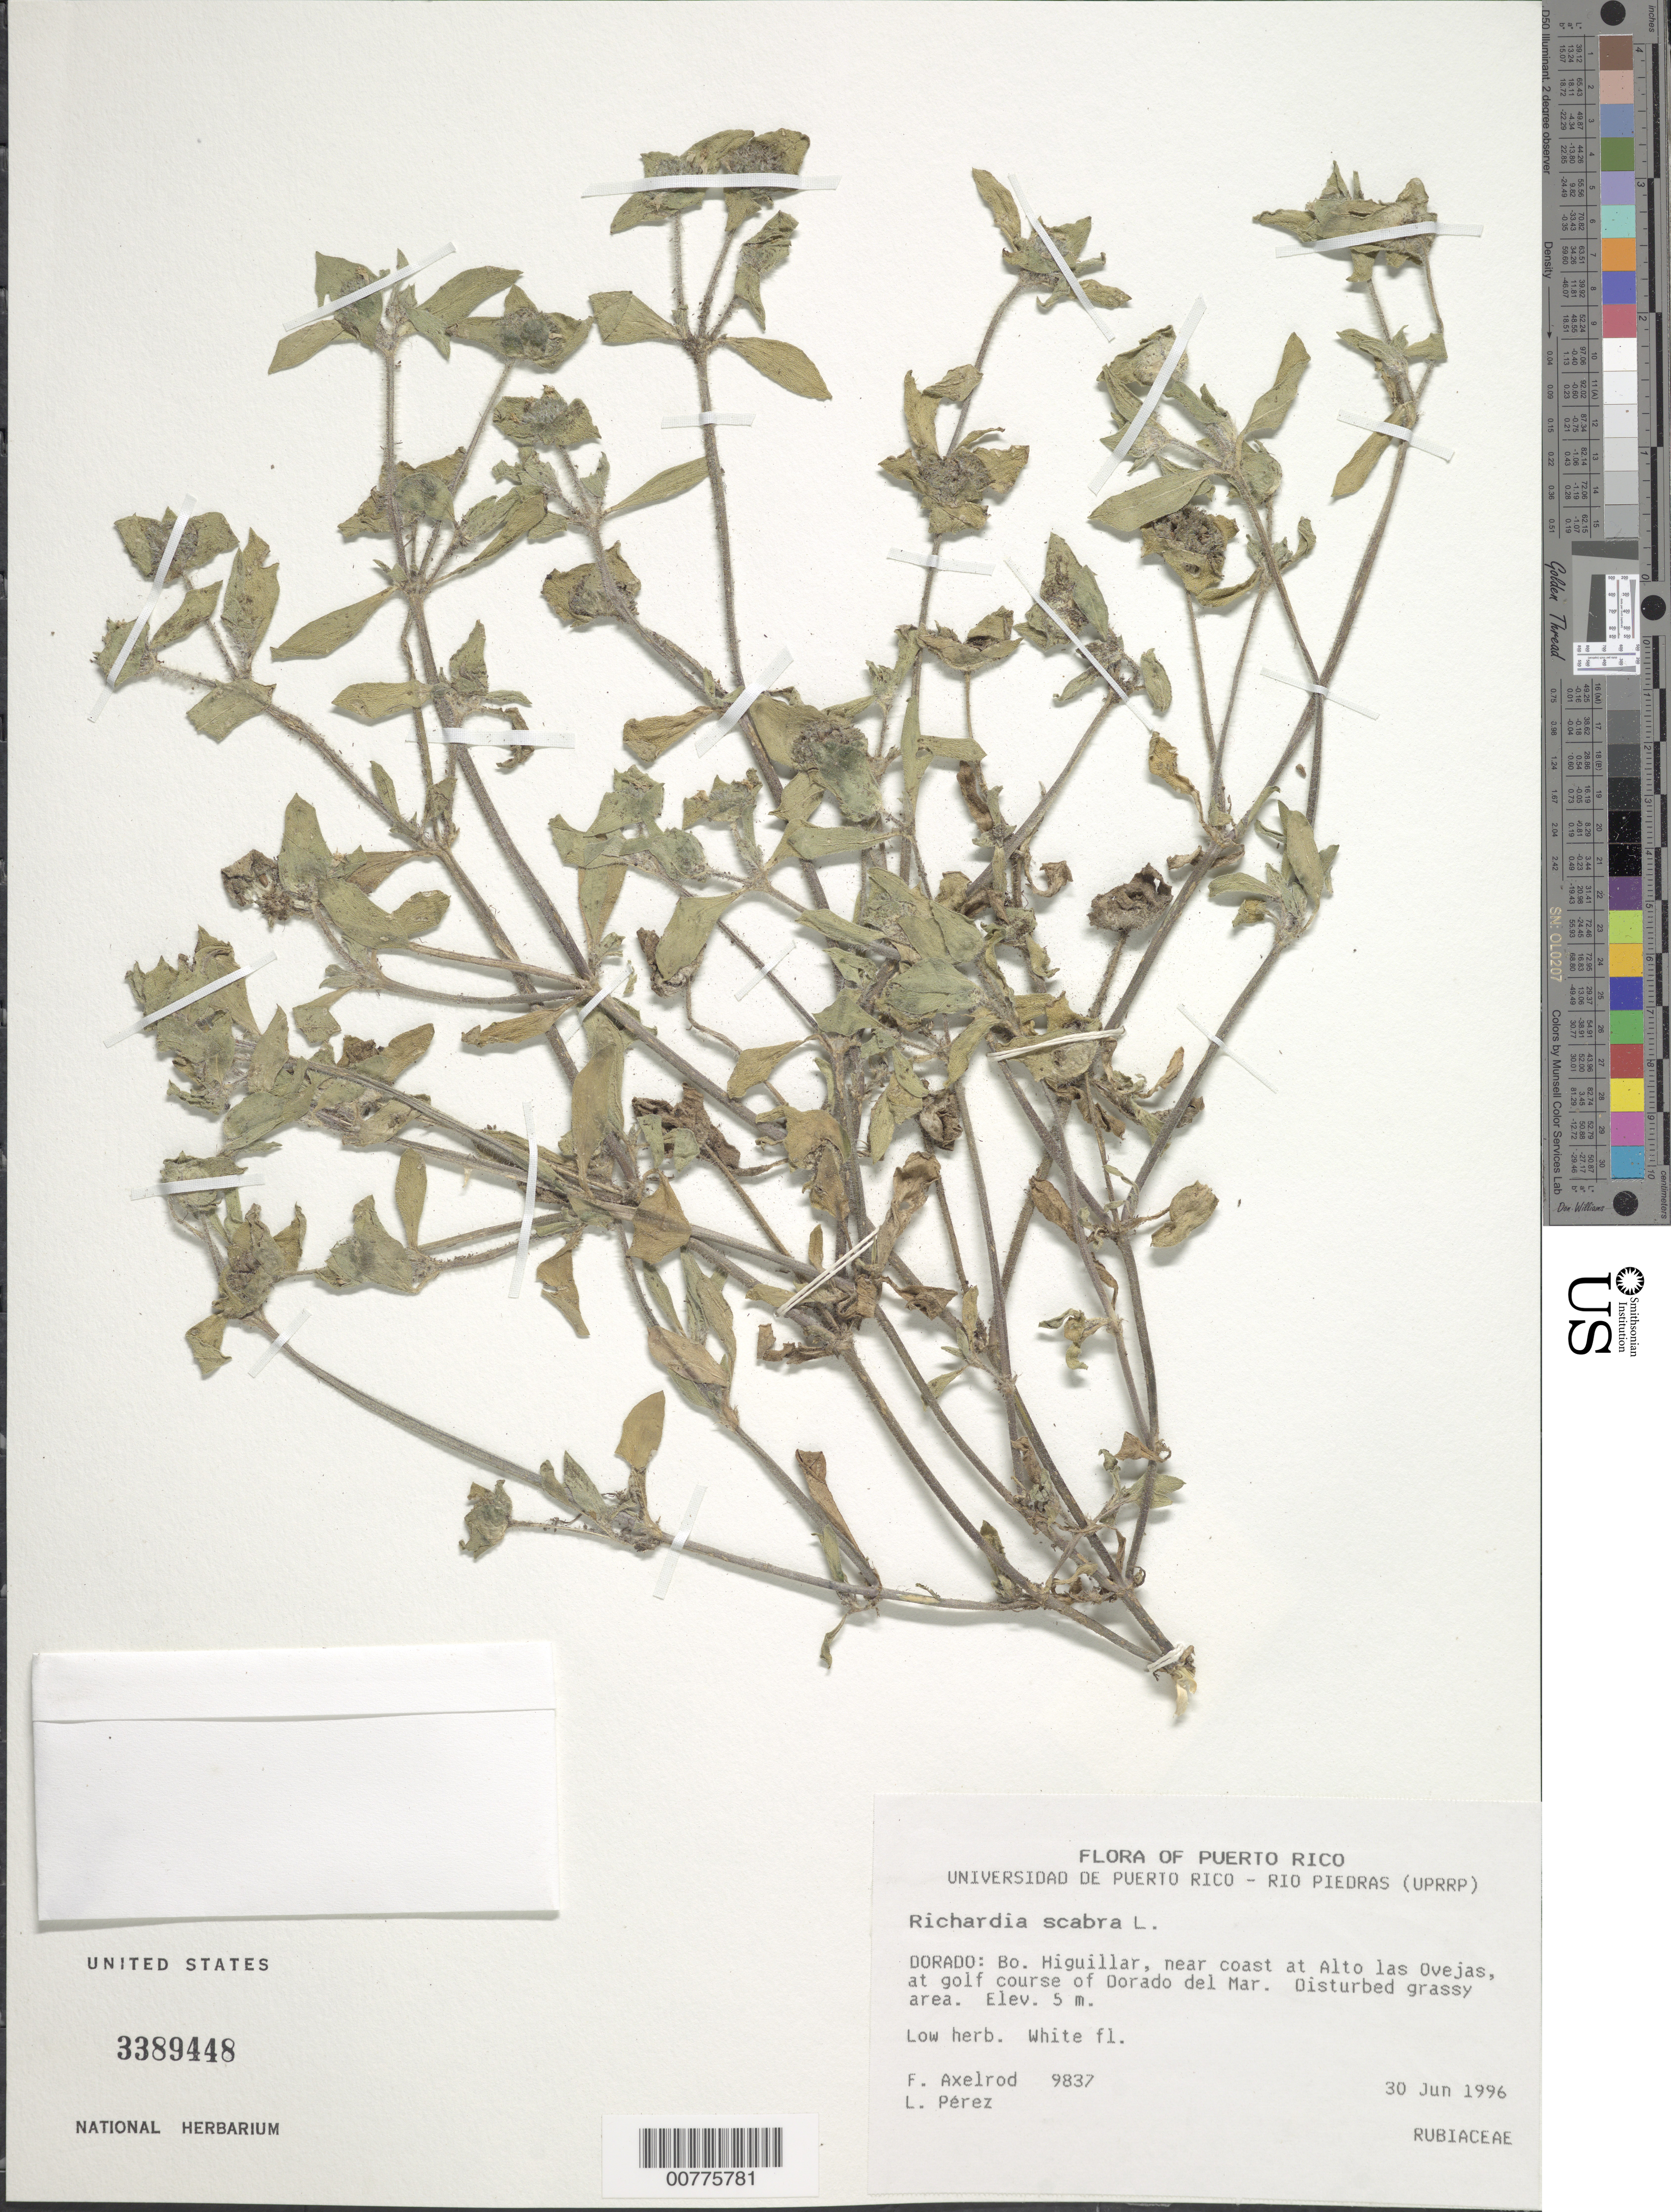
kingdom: Plantae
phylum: Tracheophyta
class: Magnoliopsida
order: Gentianales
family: Rubiaceae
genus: Richardia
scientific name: Richardia scabra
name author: L.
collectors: F. S. Axelrod & L. Pérez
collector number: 9837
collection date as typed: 30 Jun 1996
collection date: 1996-06-30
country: Puerto Rico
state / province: Dorado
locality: Dorado: Bo. Higuillar, near coast at Alto las Ovejas, at golf course of Dorado del Mar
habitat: Disturbed grassy area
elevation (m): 5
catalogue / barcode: US 3389448